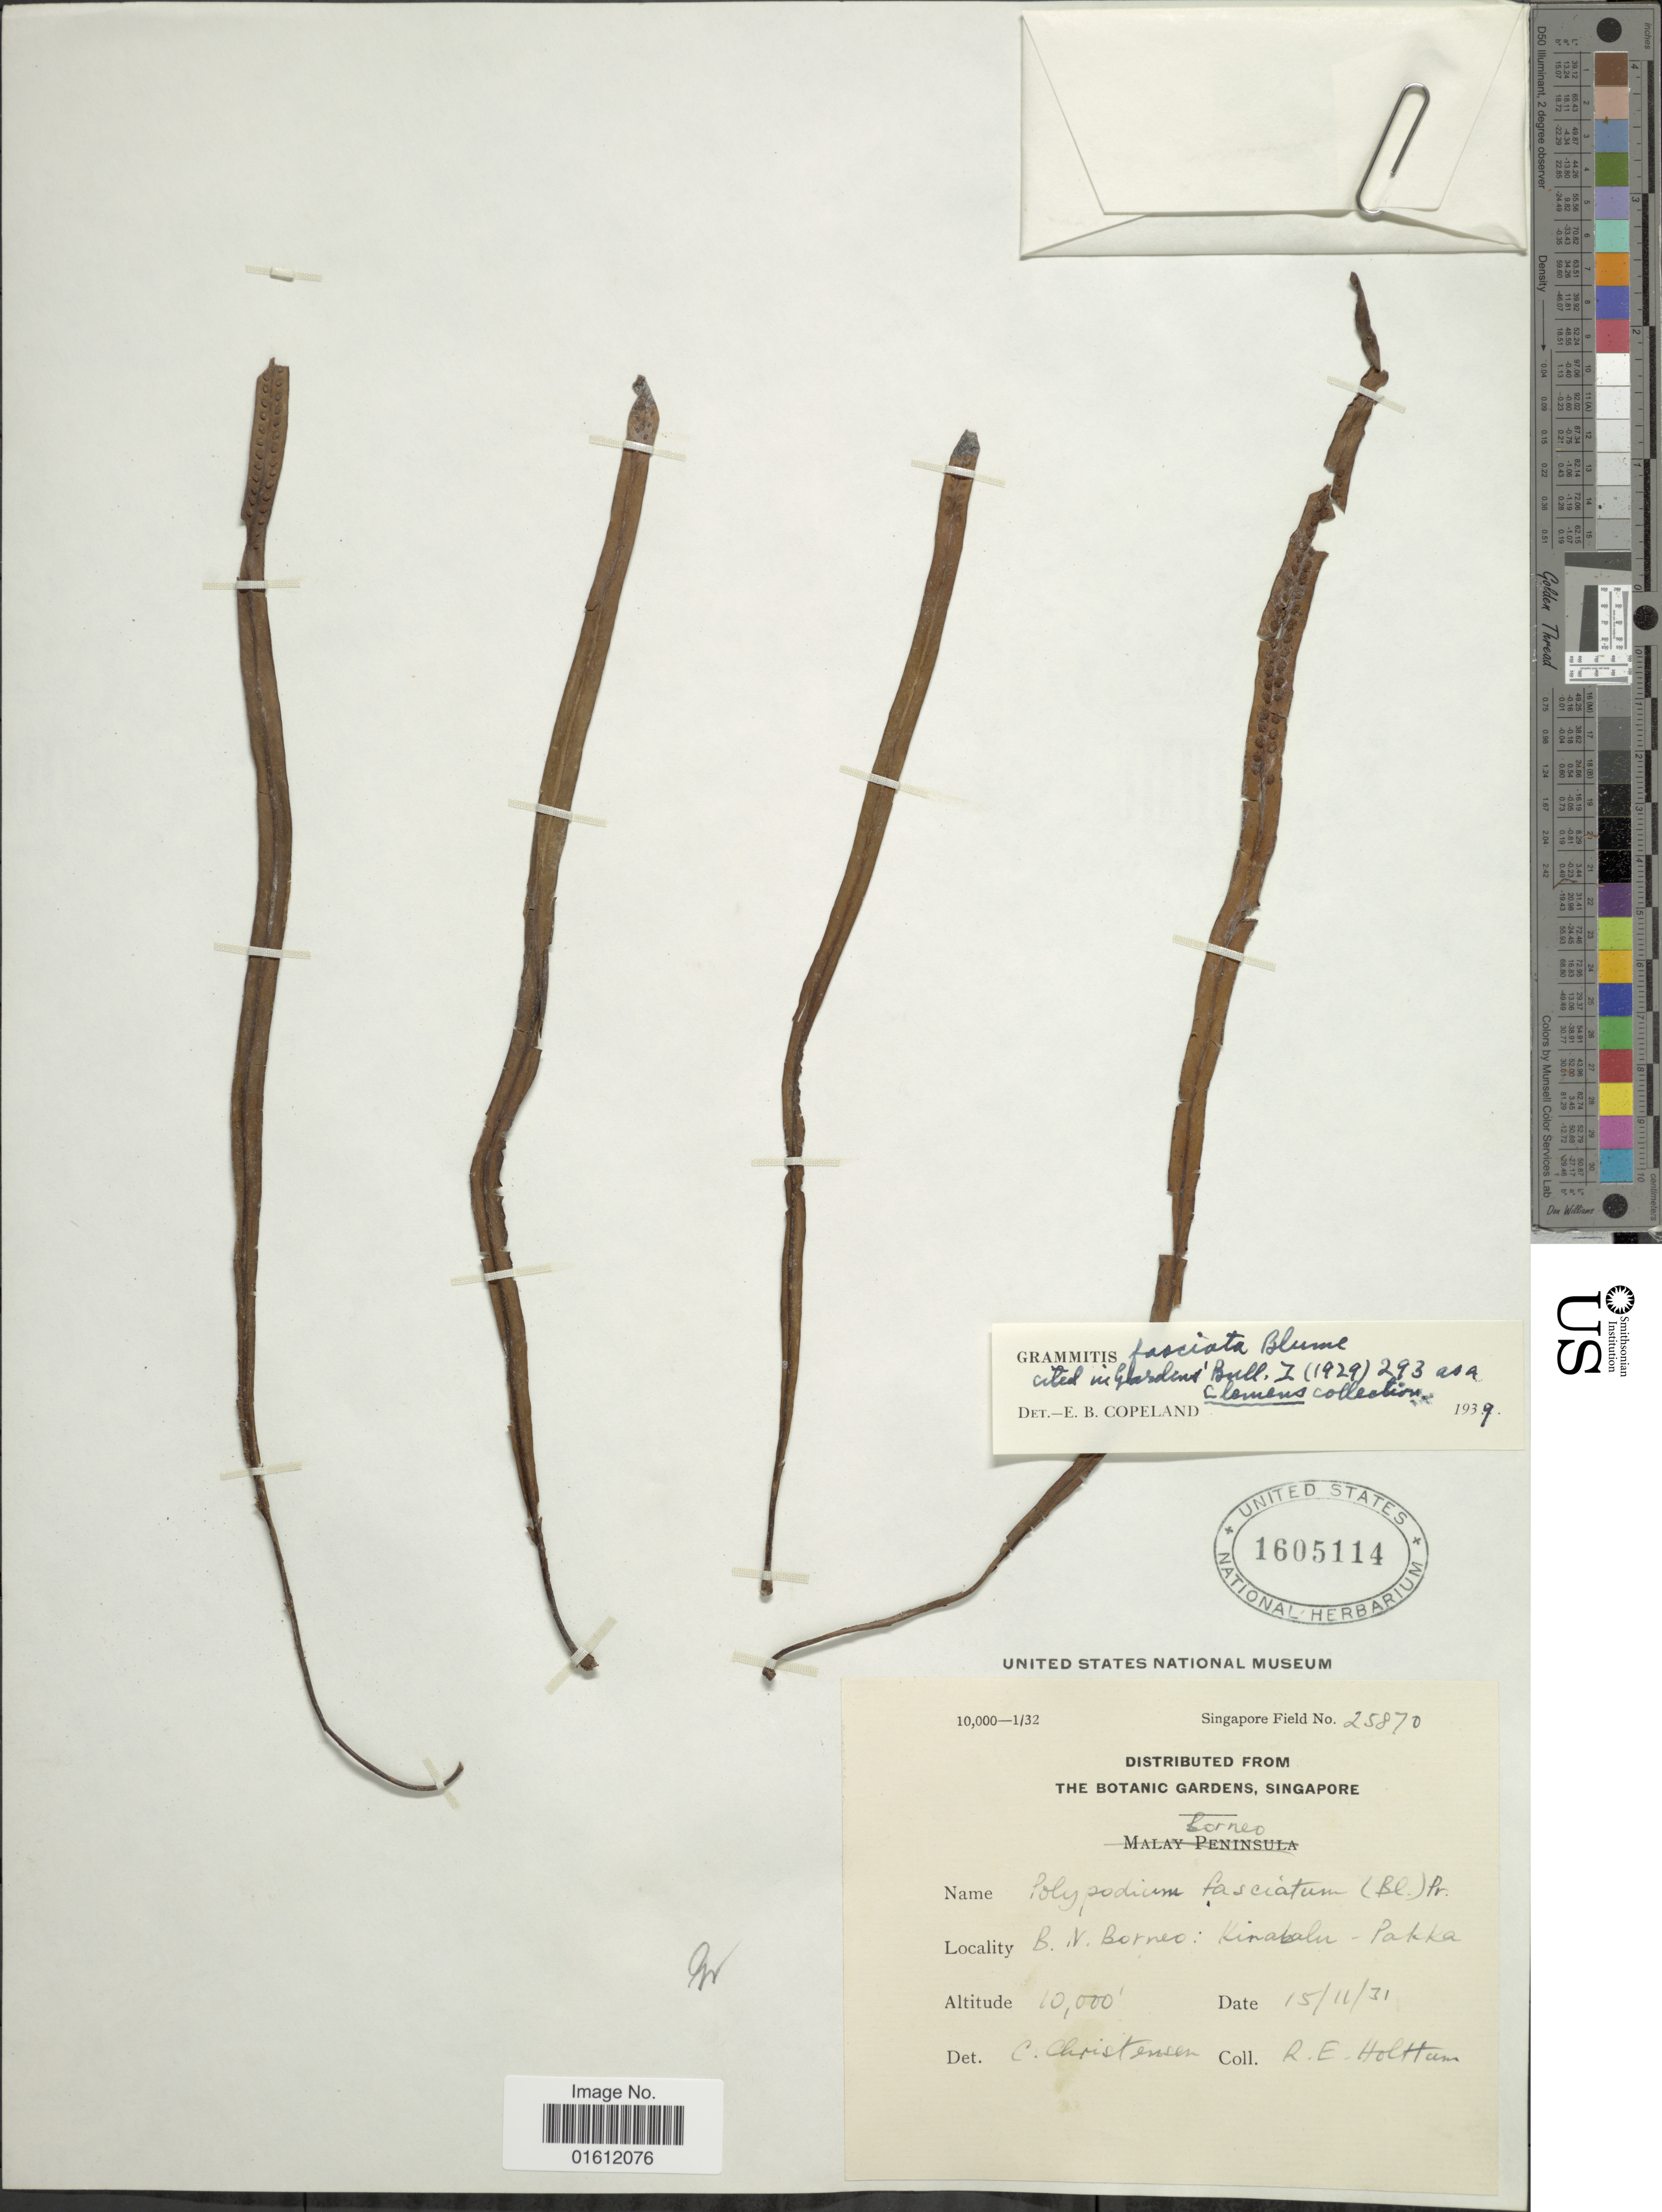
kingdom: Plantae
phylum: Tracheophyta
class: Polypodiopsida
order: Polypodiales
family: Polypodiaceae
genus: Oreogrammitis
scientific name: Oreogrammitis fasciata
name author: (Blume) Parris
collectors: R. E. Holttum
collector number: Singapore Field 25870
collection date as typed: Transcribed d/m/y: 15/11/31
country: Malaysia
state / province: Sabah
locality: Borneo, B.N. Borneo: Kinabalu - Pakka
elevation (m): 3048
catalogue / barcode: US 1605114